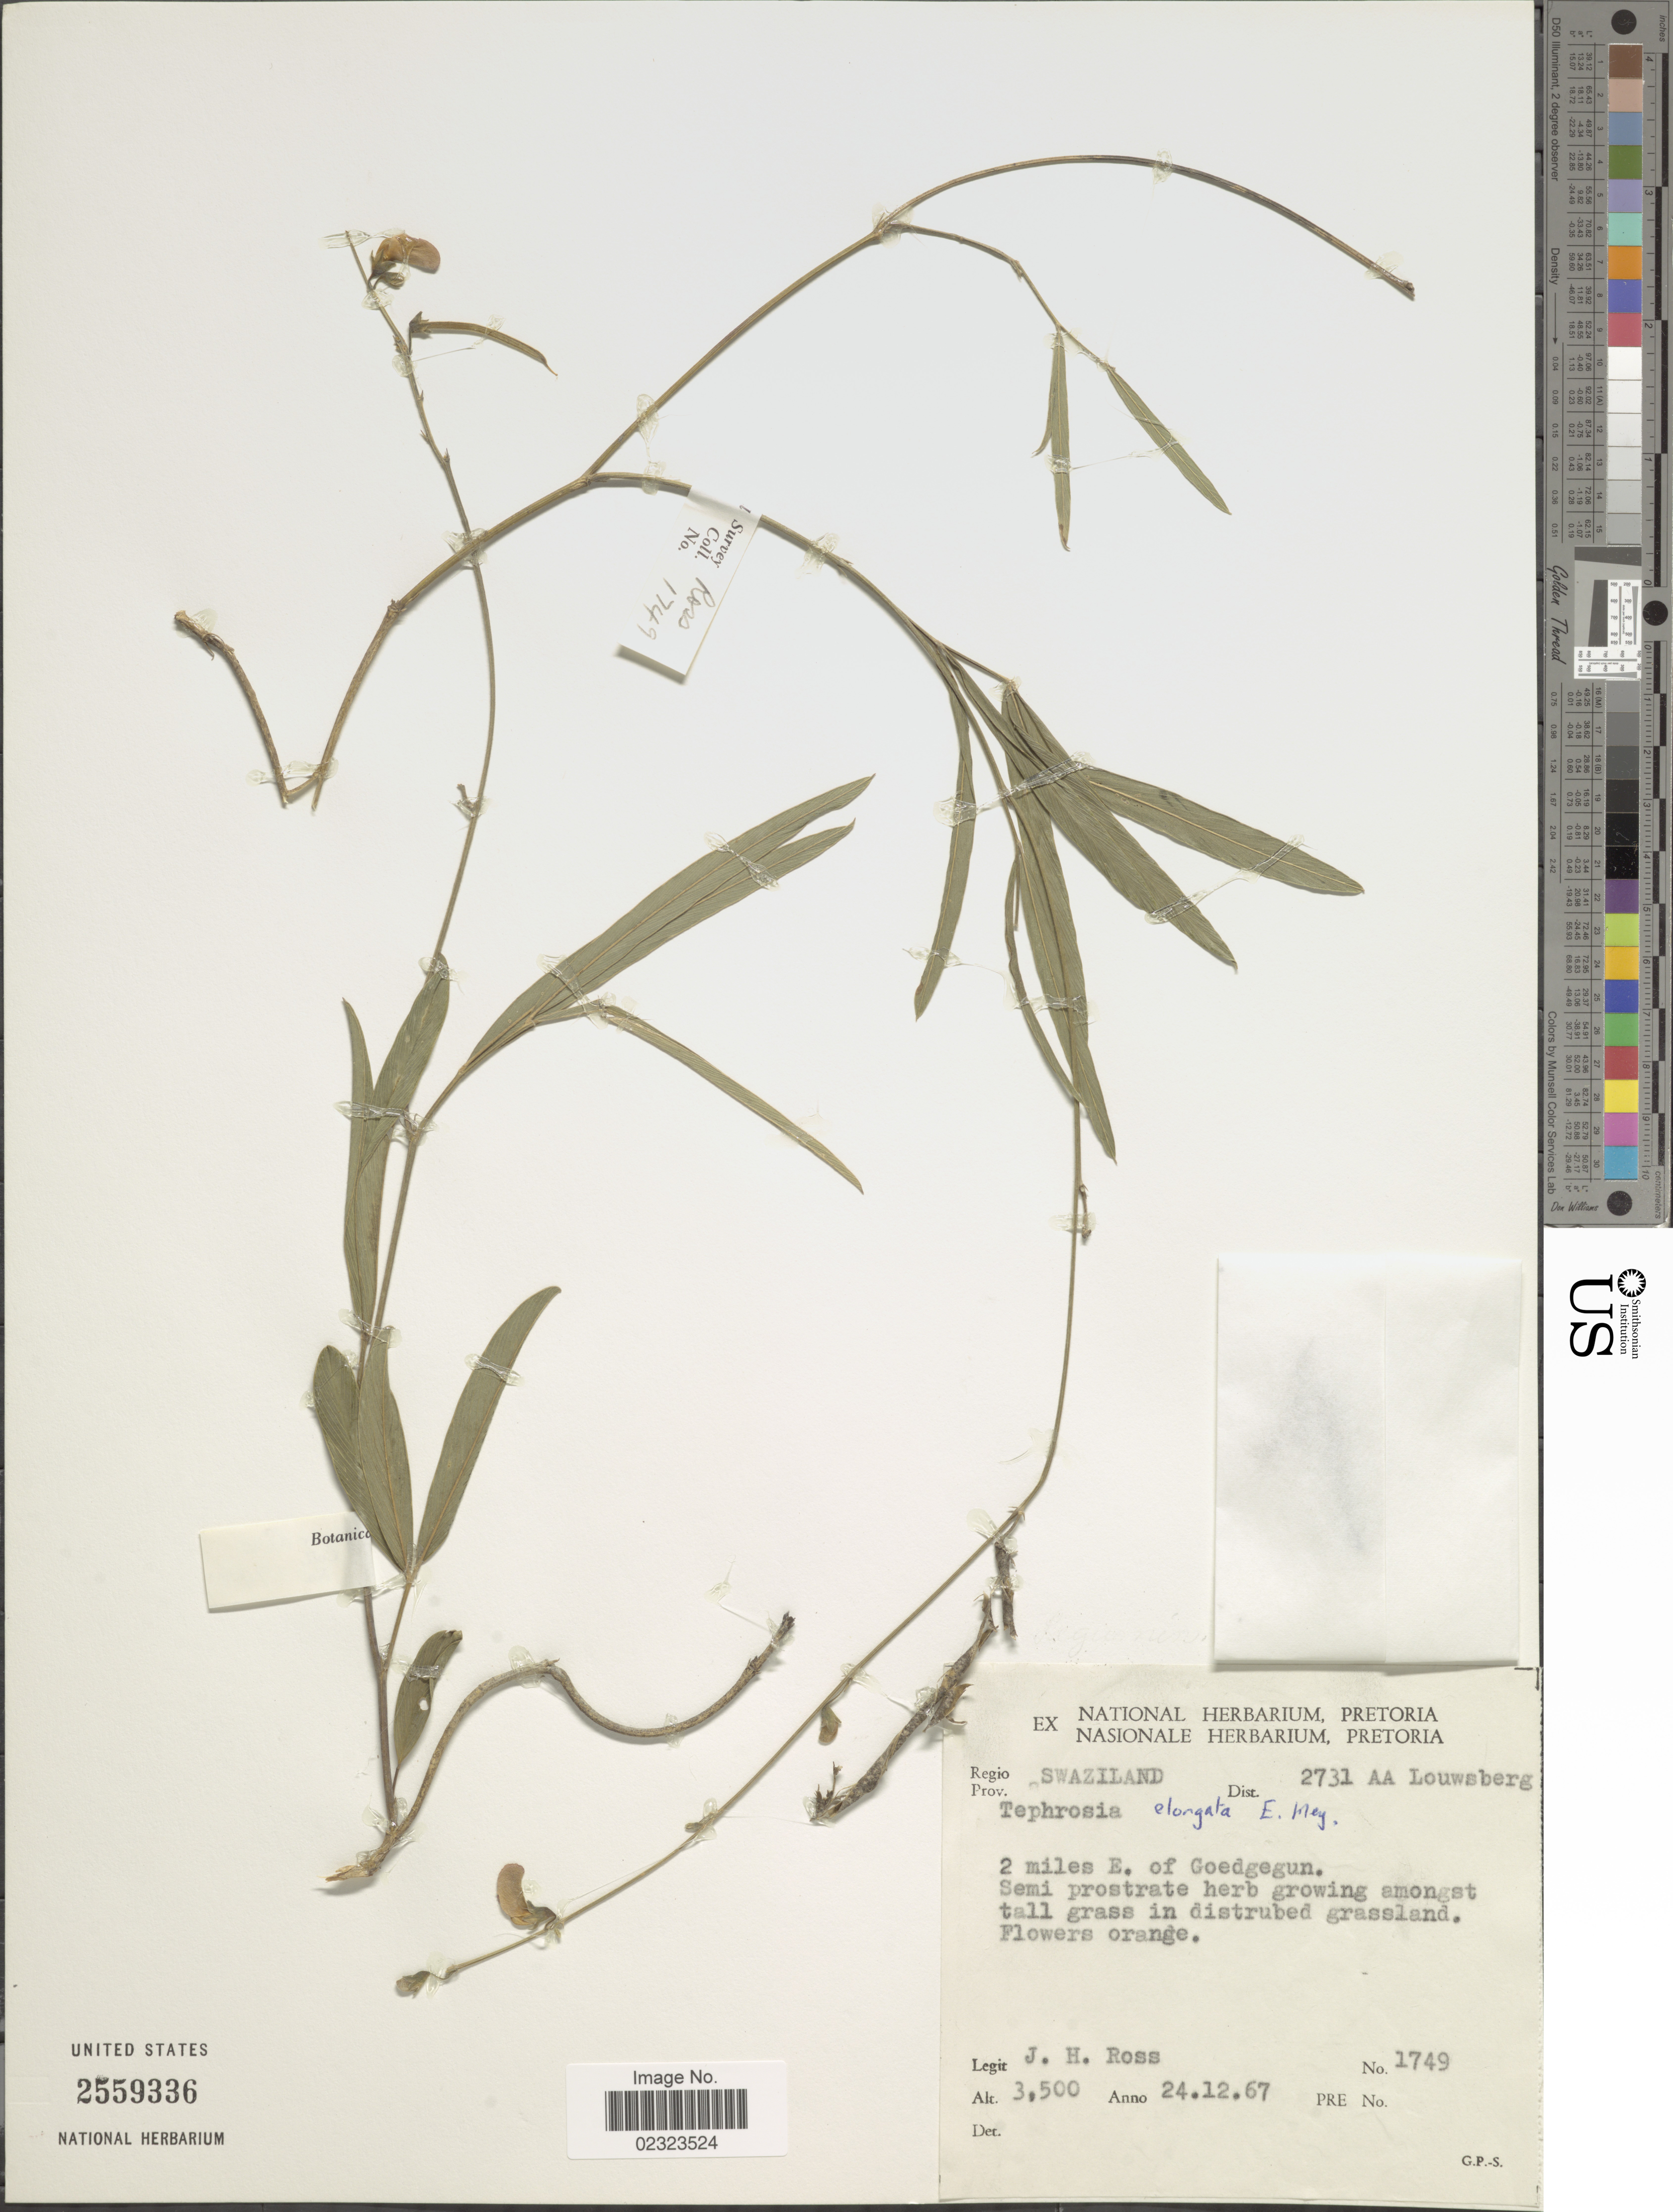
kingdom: Plantae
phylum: Tracheophyta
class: Magnoliopsida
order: Fabales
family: Fabaceae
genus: Tephrosia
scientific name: Tephrosia elongata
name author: E. Mey.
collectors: J. Ross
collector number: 1749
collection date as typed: Transcribed d/m/y: 24/12/67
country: Eswatini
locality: Regio Swaziland, Dist. 2731 AA Louwsberg, 2 miles E. of Goedgegun.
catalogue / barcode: US 2559336